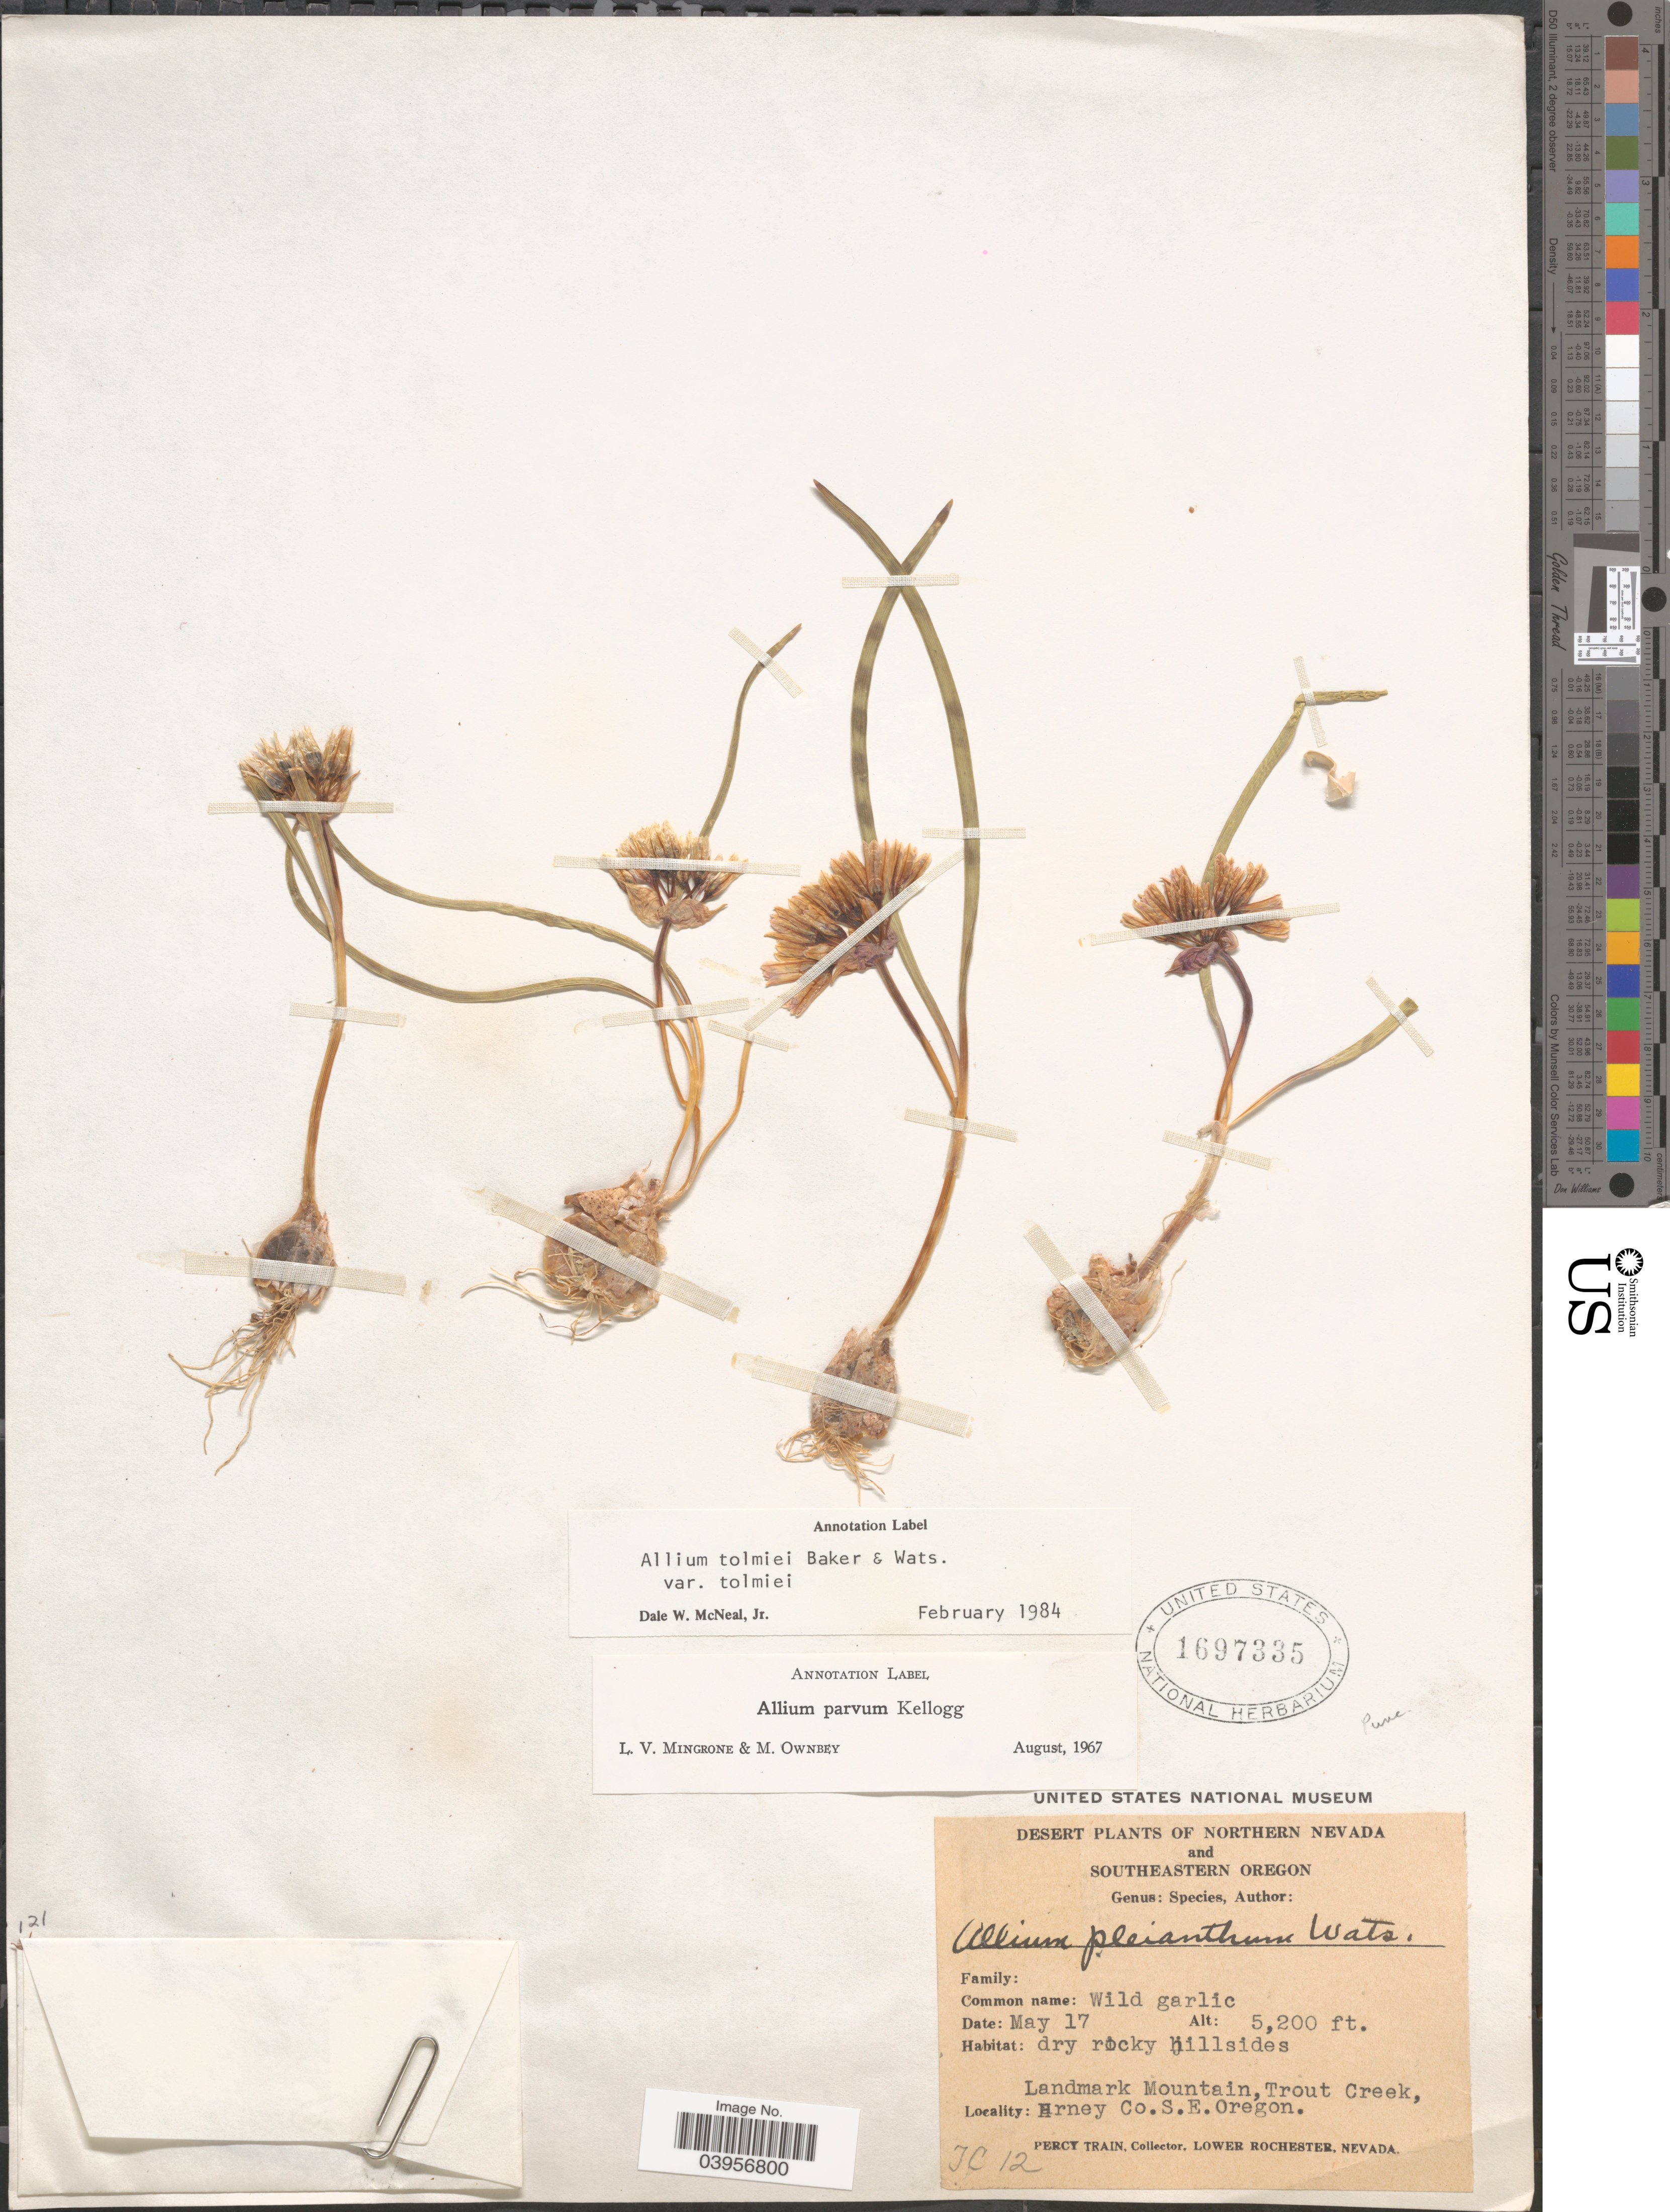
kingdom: Plantae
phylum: Tracheophyta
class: Liliopsida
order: Asparagales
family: Amaryllidaceae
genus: Allium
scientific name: Allium tolmiei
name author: Baker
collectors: P. Train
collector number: JC12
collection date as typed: Transcribed d/m/y: /5/17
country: United States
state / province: Oregon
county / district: Harney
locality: Southeastern Oregon. Landmark Mountain, Trout Creek, Harney Co.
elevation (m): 1585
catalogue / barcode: US 1697335